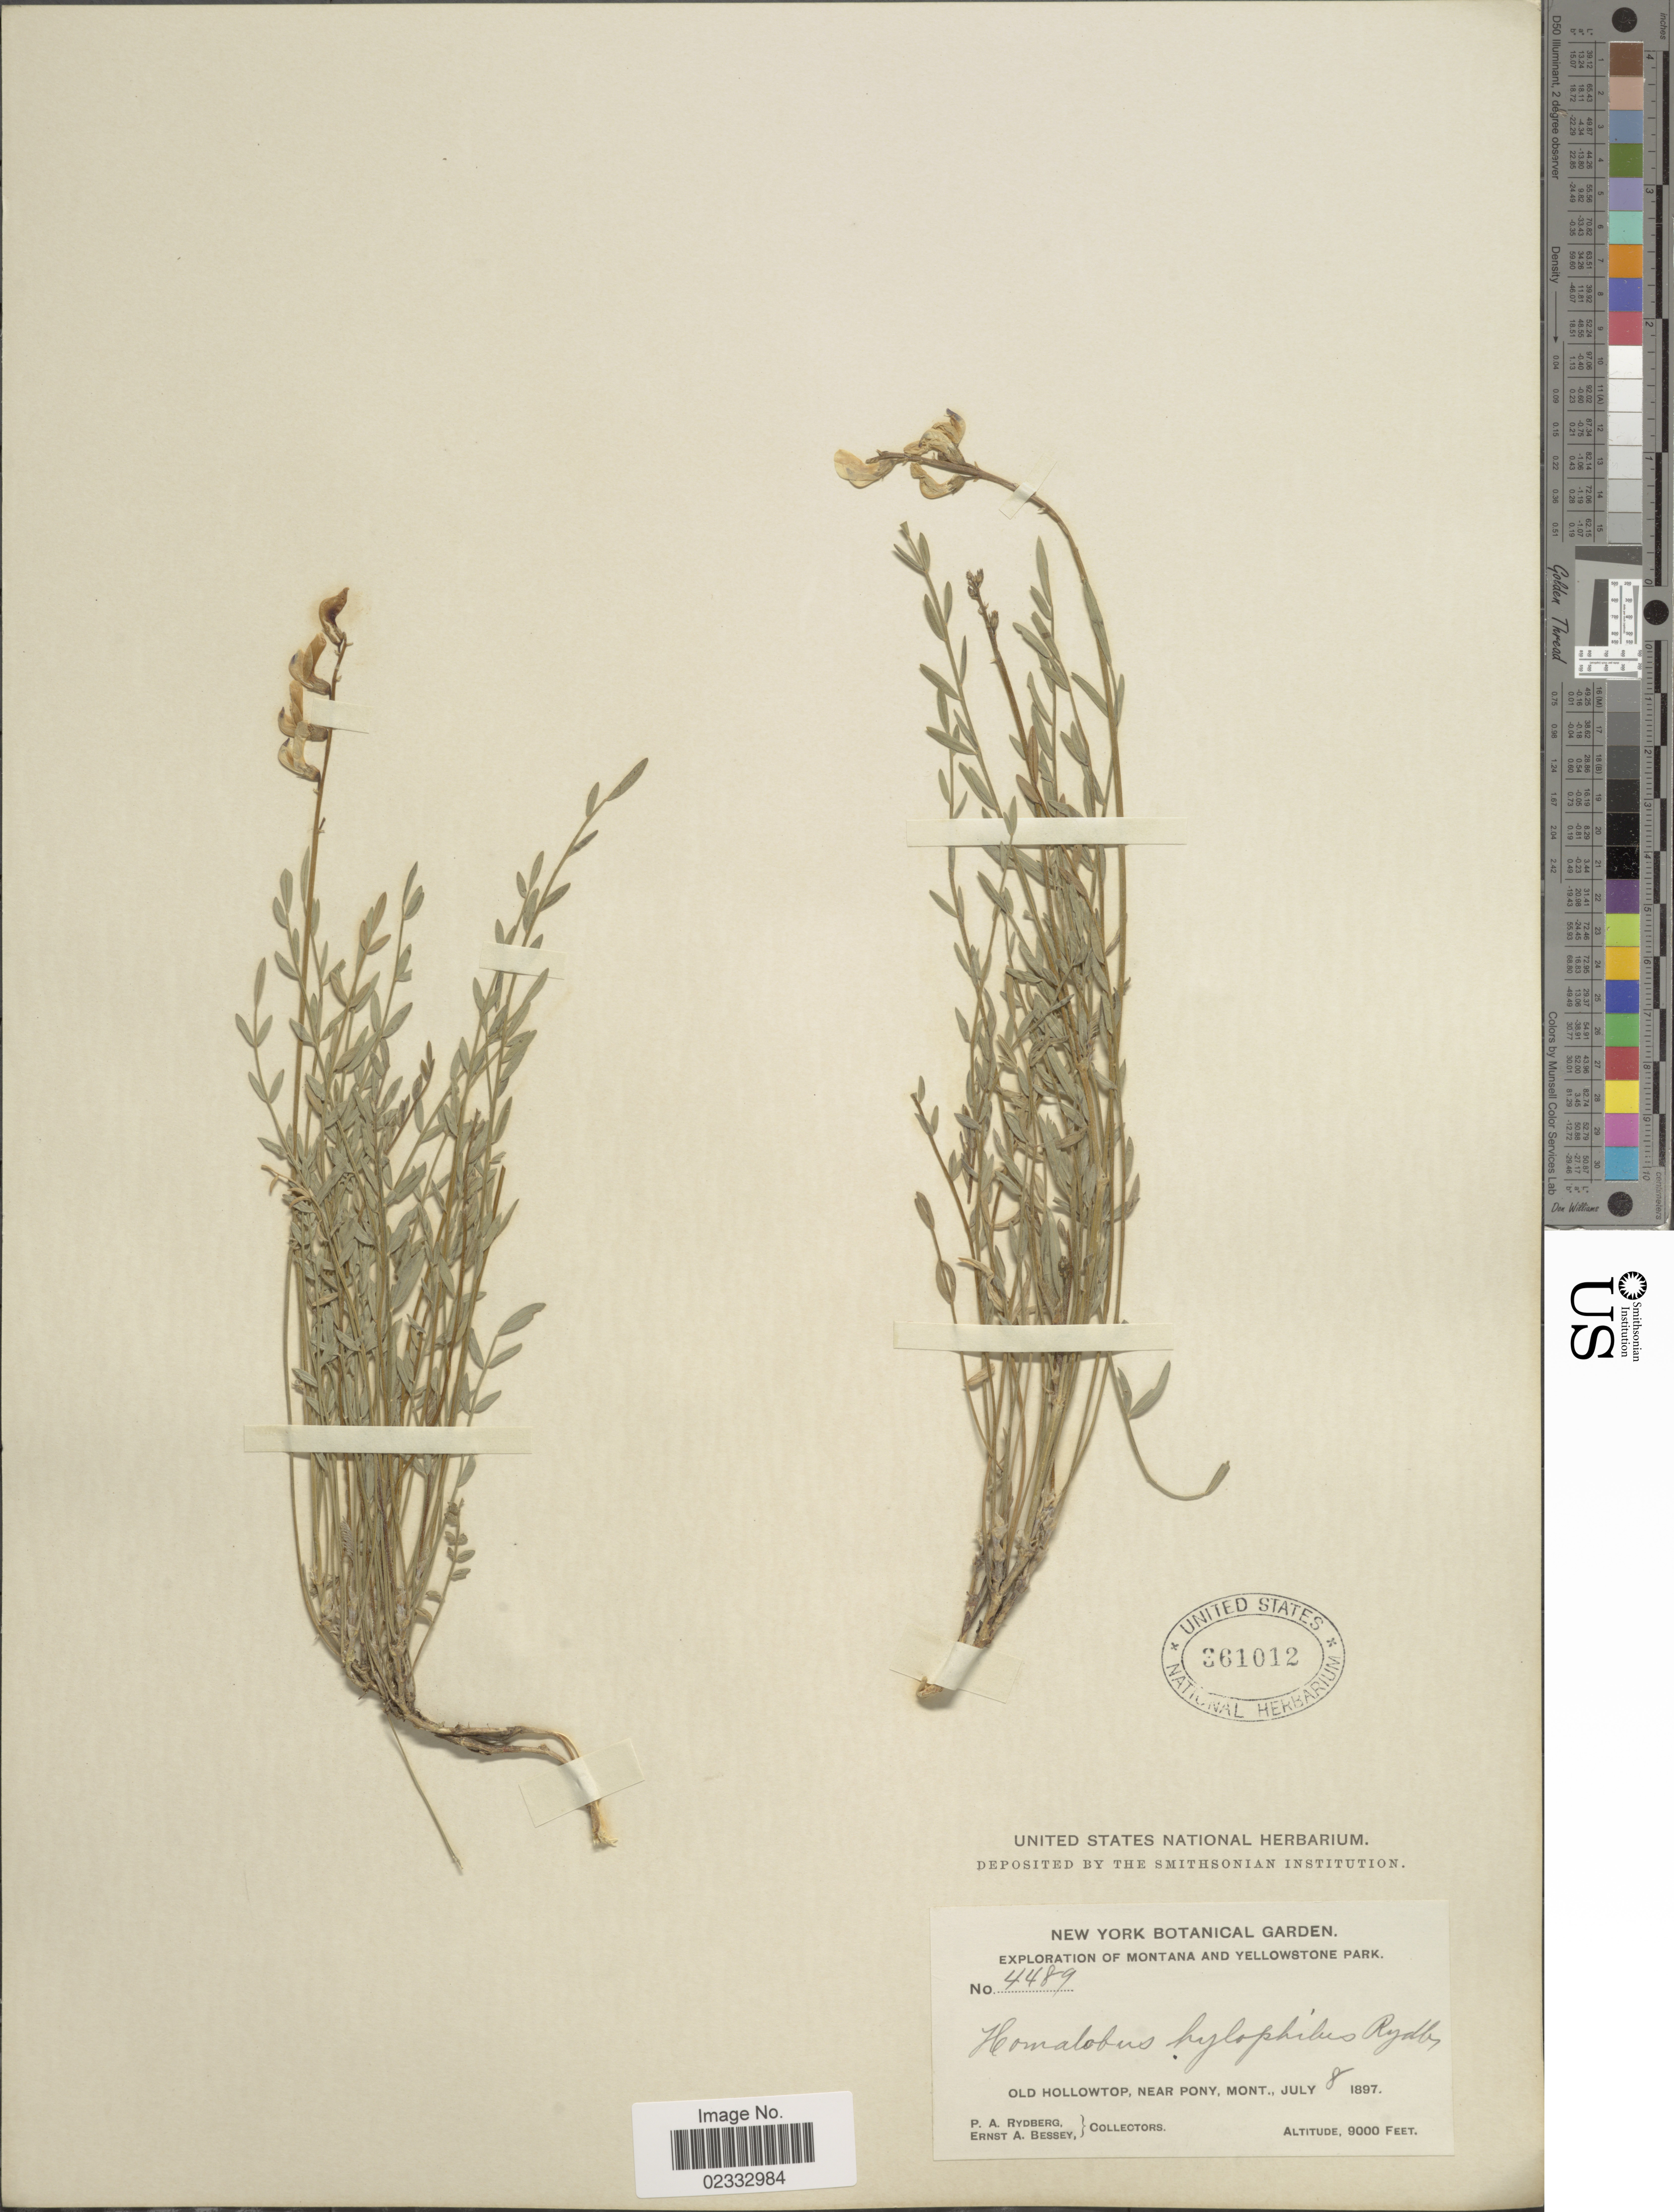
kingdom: Plantae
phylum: Tracheophyta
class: Magnoliopsida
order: Fabales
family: Fabaceae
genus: Astragalus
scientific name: Astragalus miser var. hylophilus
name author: (Rydb.) Barneby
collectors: P. A. Rydberg & E. A. Bessey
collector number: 4489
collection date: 1897-07-08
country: United States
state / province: Montana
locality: Yellowatone Park, Old Hollowtop, near Pony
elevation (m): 2743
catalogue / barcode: US 361012